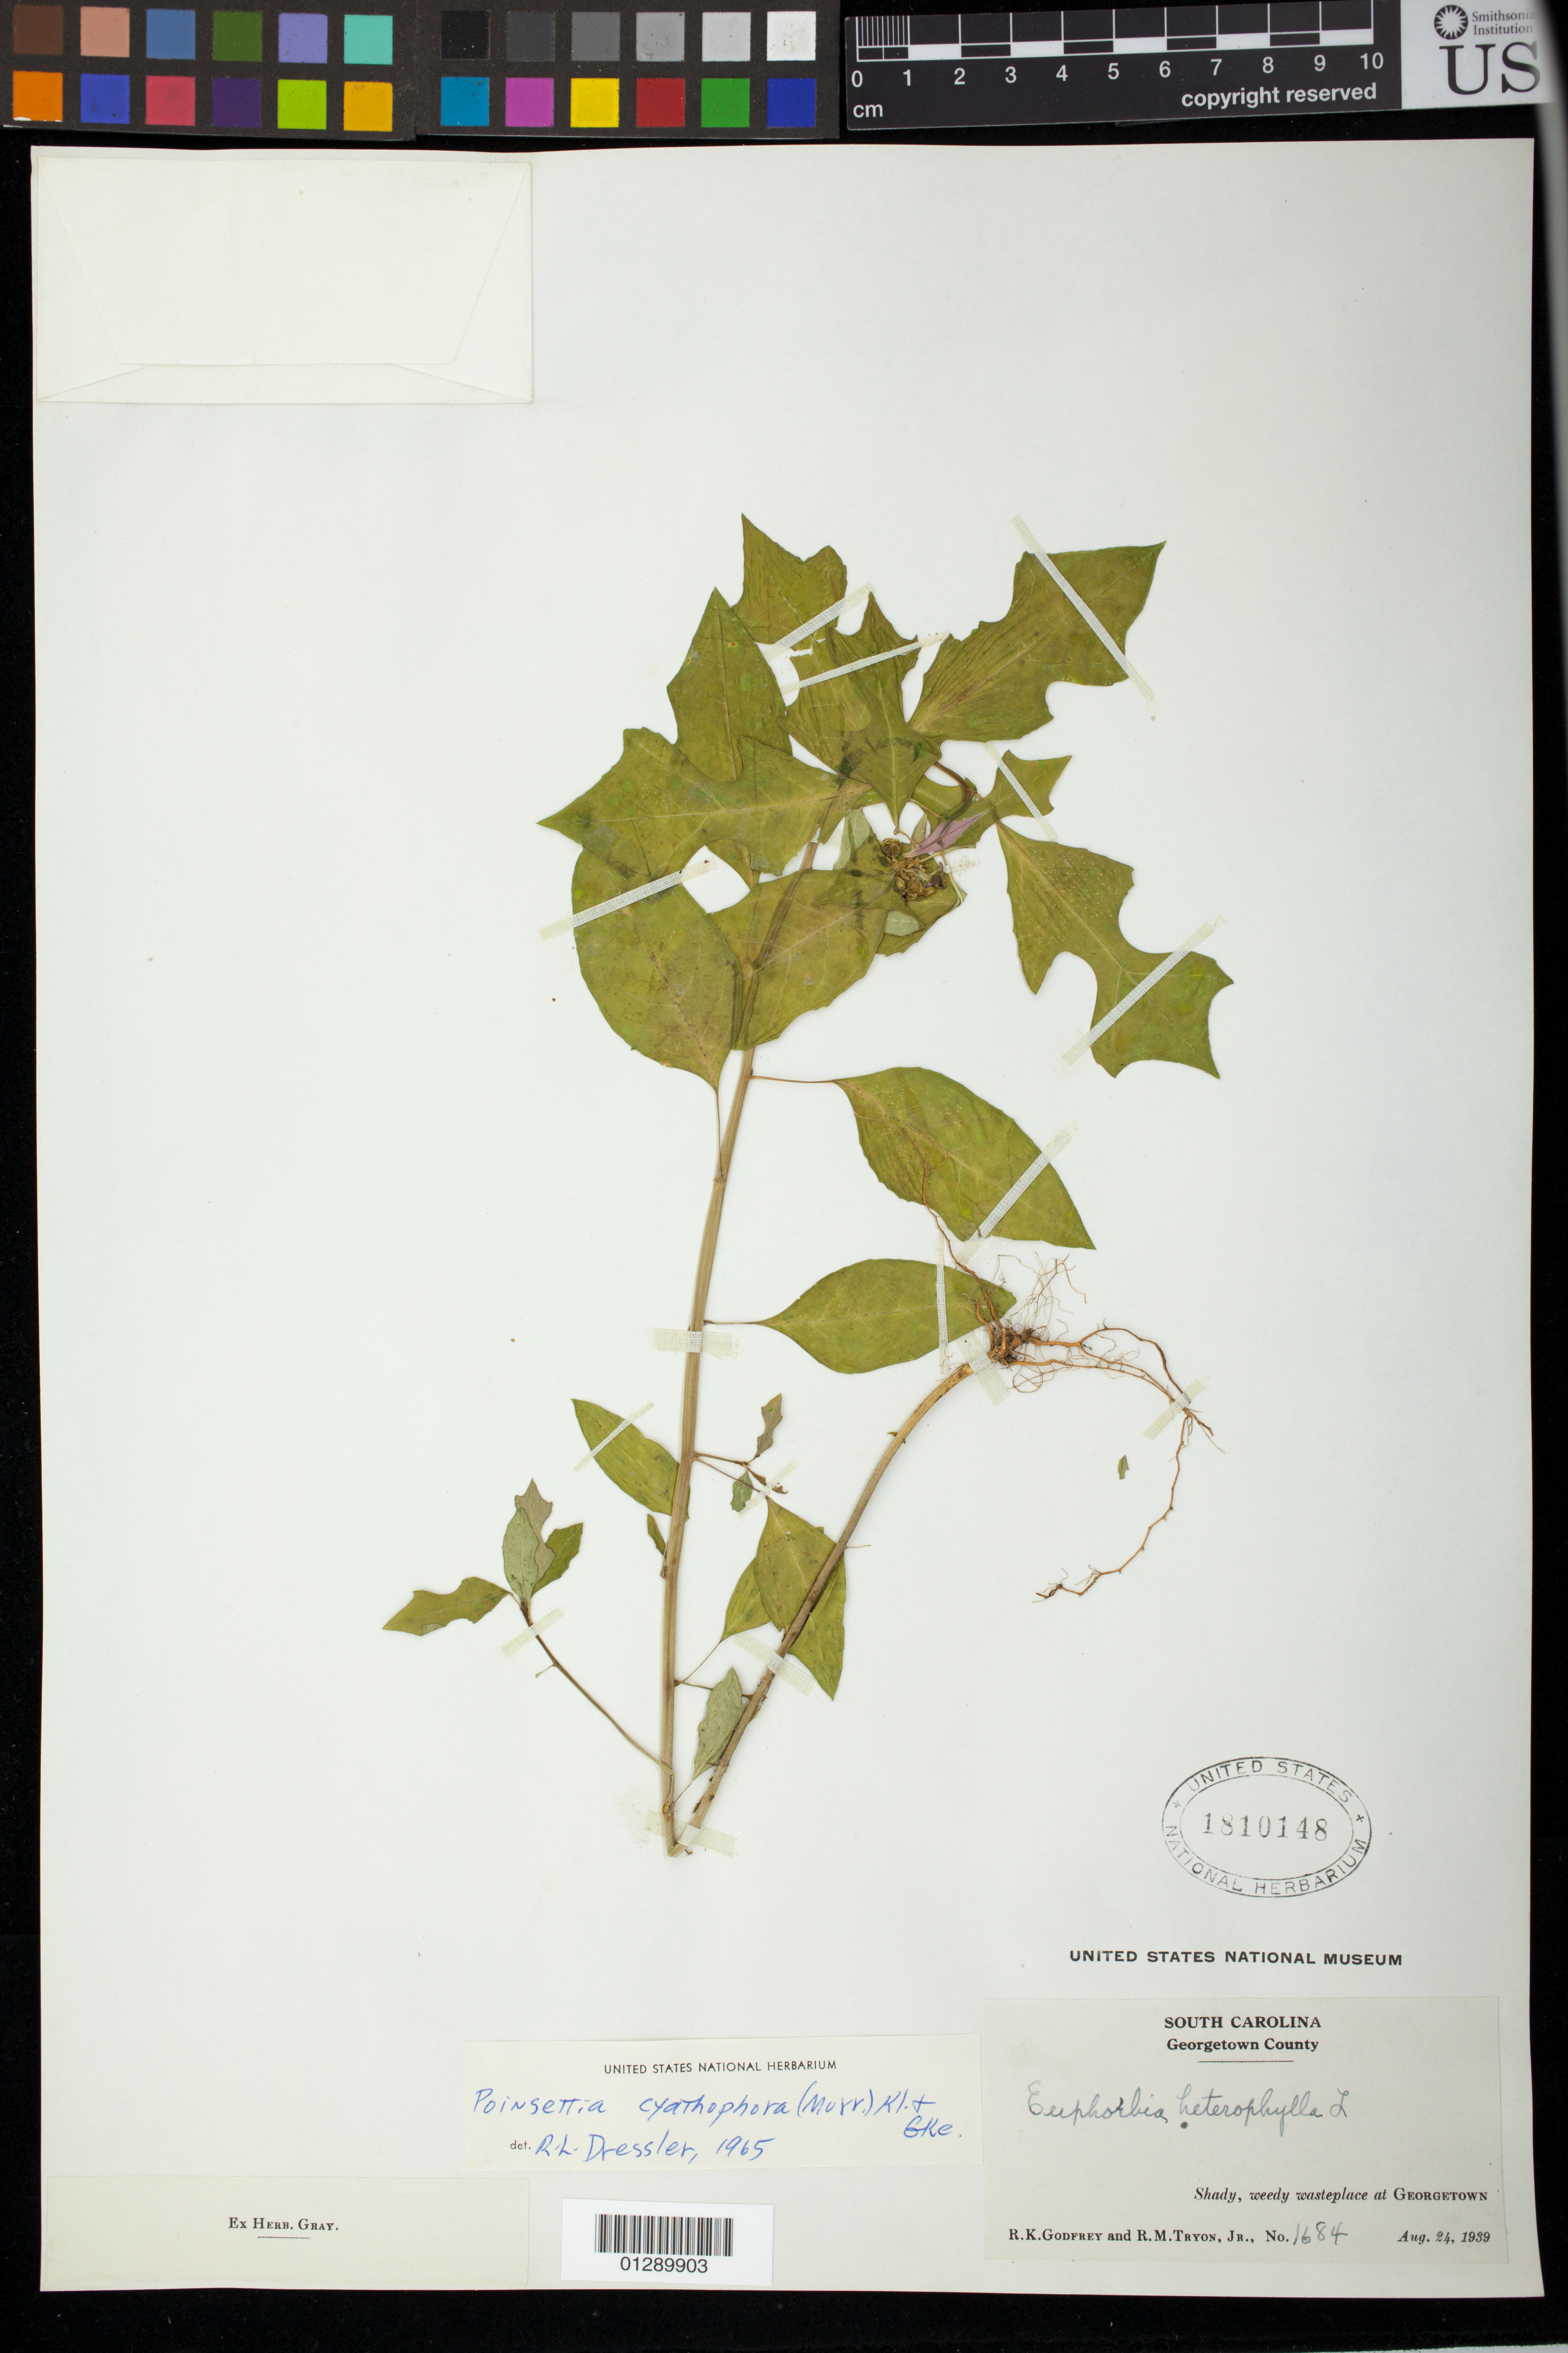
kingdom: Plantae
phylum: Tracheophyta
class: Magnoliopsida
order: Malpighiales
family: Euphorbiaceae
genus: Euphorbia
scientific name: Euphorbia heterophylla var. cyathophora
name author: (Murr.) Griseb.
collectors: R. K. Godfrey & R. M. Tryon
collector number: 1684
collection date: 1939-08-24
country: United States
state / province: South Carolina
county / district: Georgetown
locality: Garden weed, Georgetown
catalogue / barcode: US 1810148